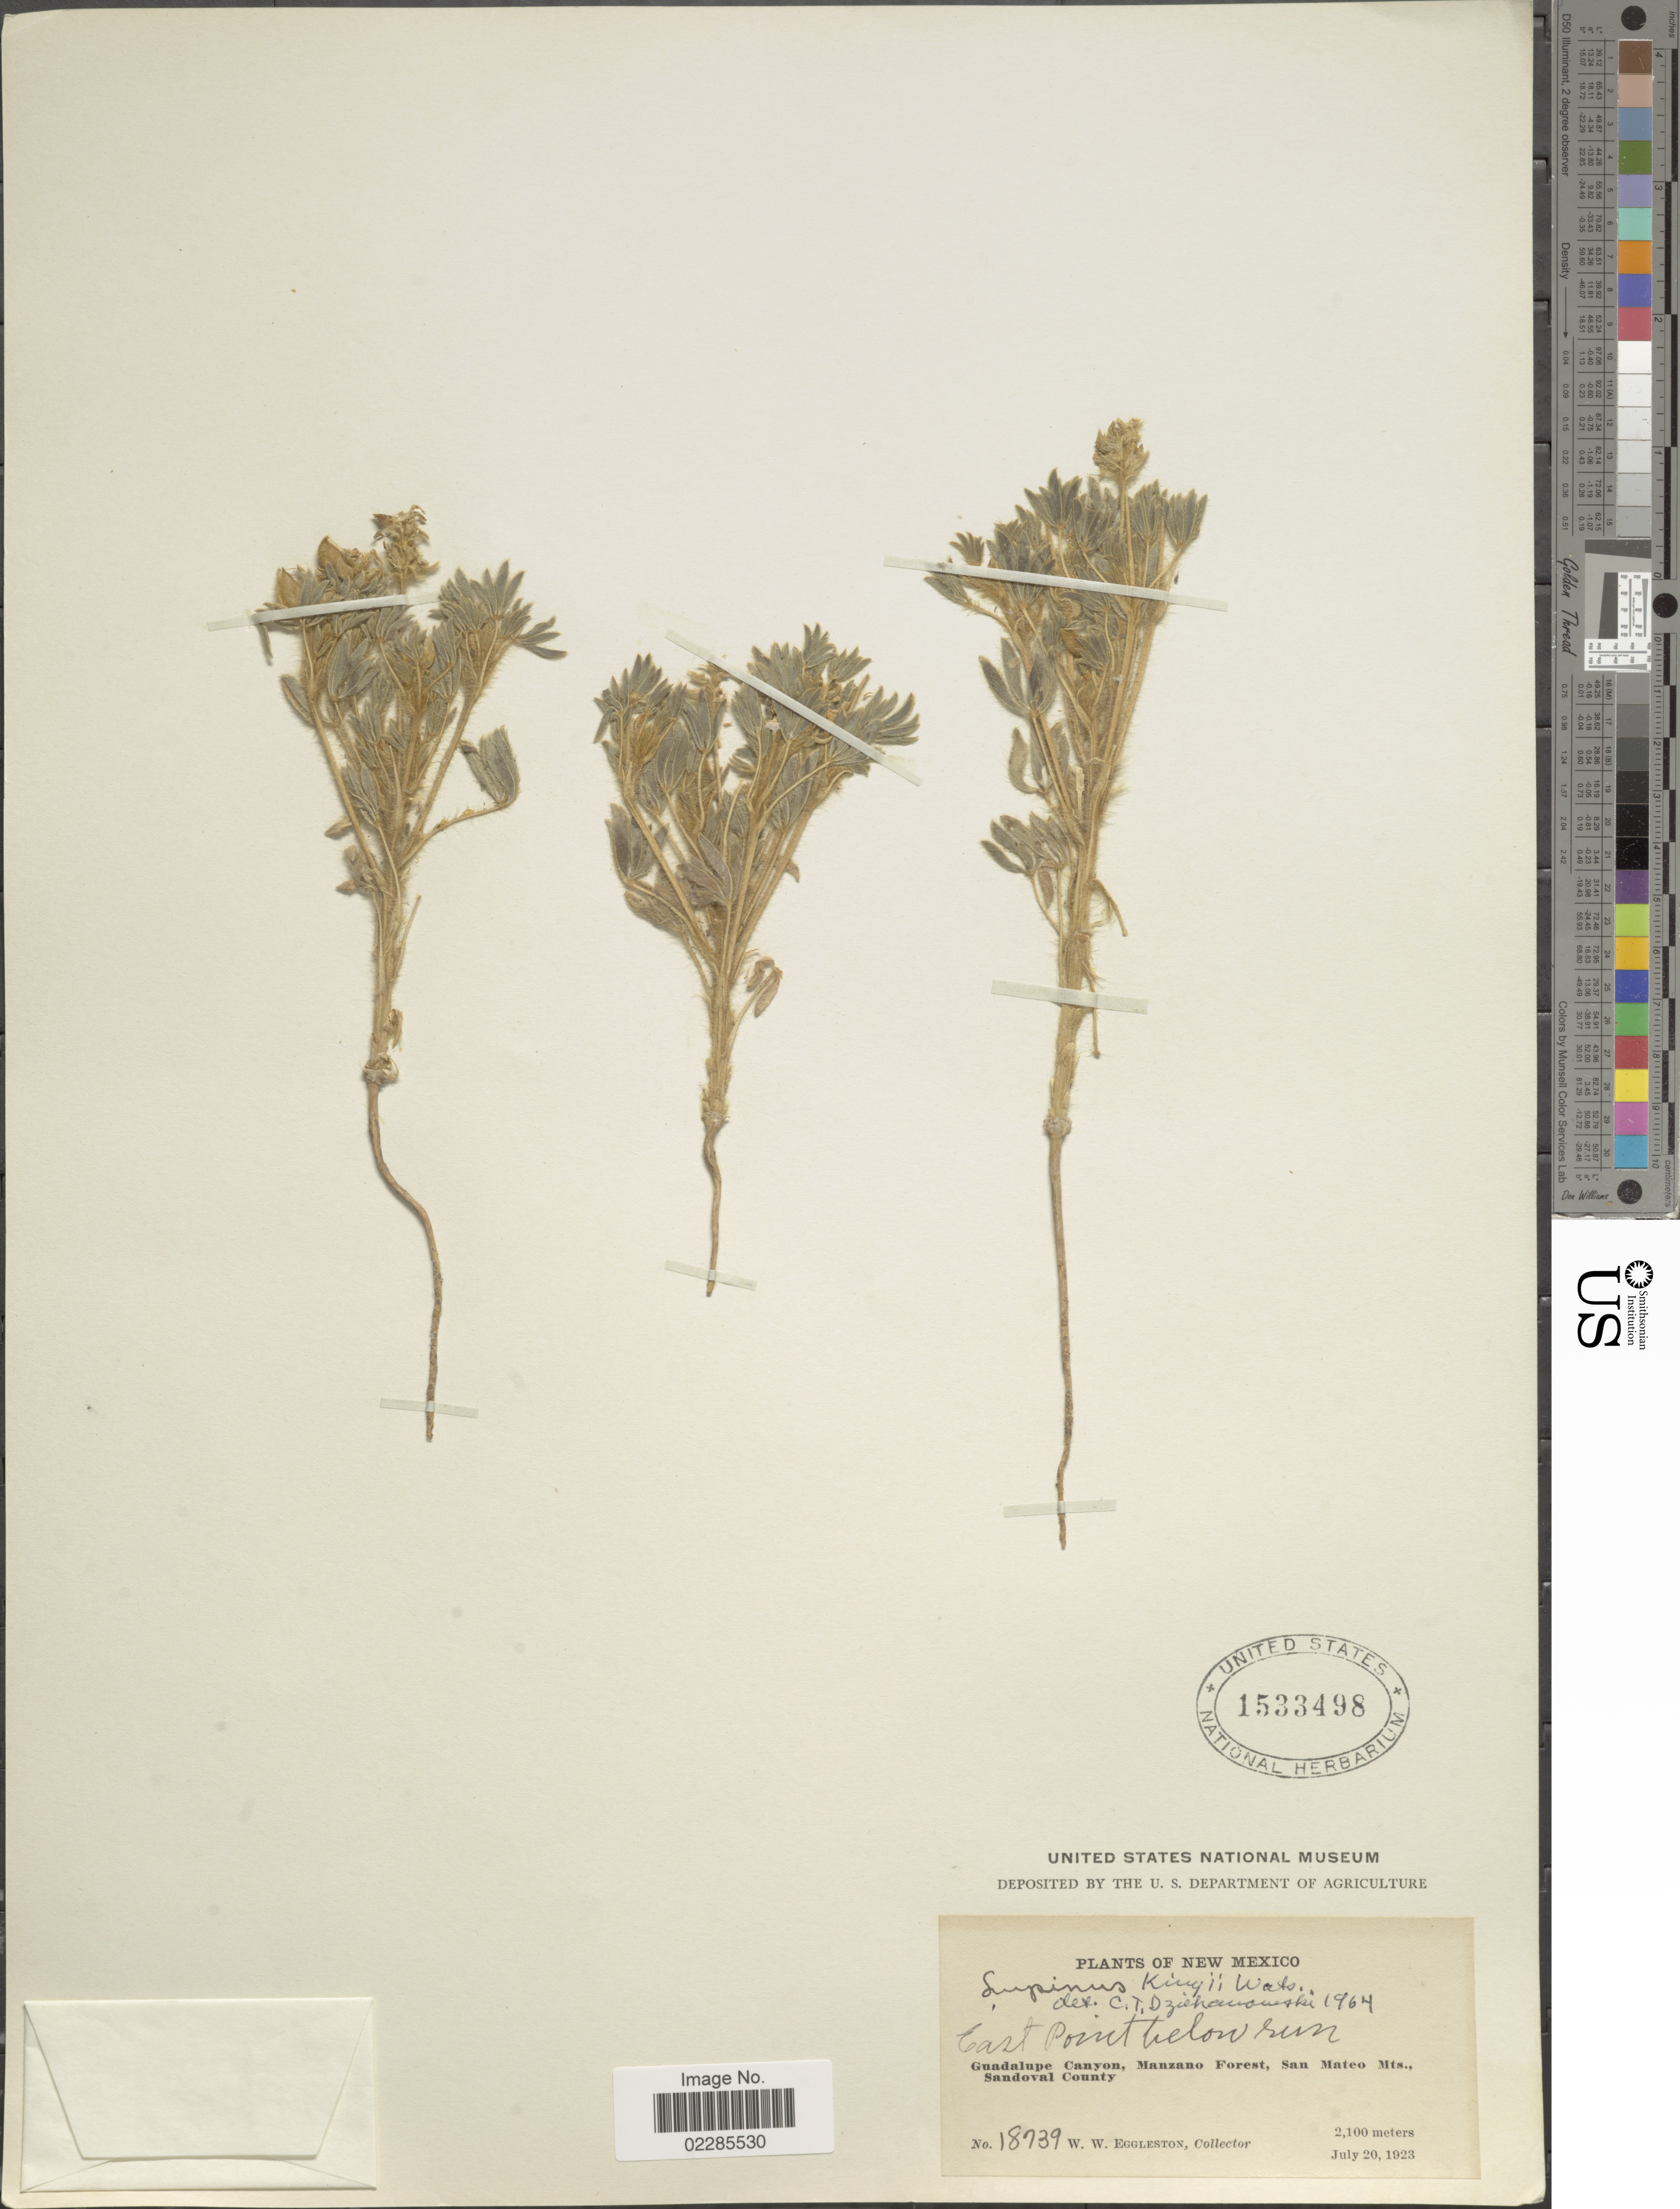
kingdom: Plantae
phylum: Tracheophyta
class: Magnoliopsida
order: Fabales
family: Fabaceae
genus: Lupinus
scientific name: Lupinus kingii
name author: S. Watson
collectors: W. W. Eggleston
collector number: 18739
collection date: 1923-07-20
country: United States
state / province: New Mexico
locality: East Point below sun, Guadalupe Canyon, Manzano Forest, San Mateo Mts., Sandoval County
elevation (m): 2100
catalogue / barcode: US 1533498